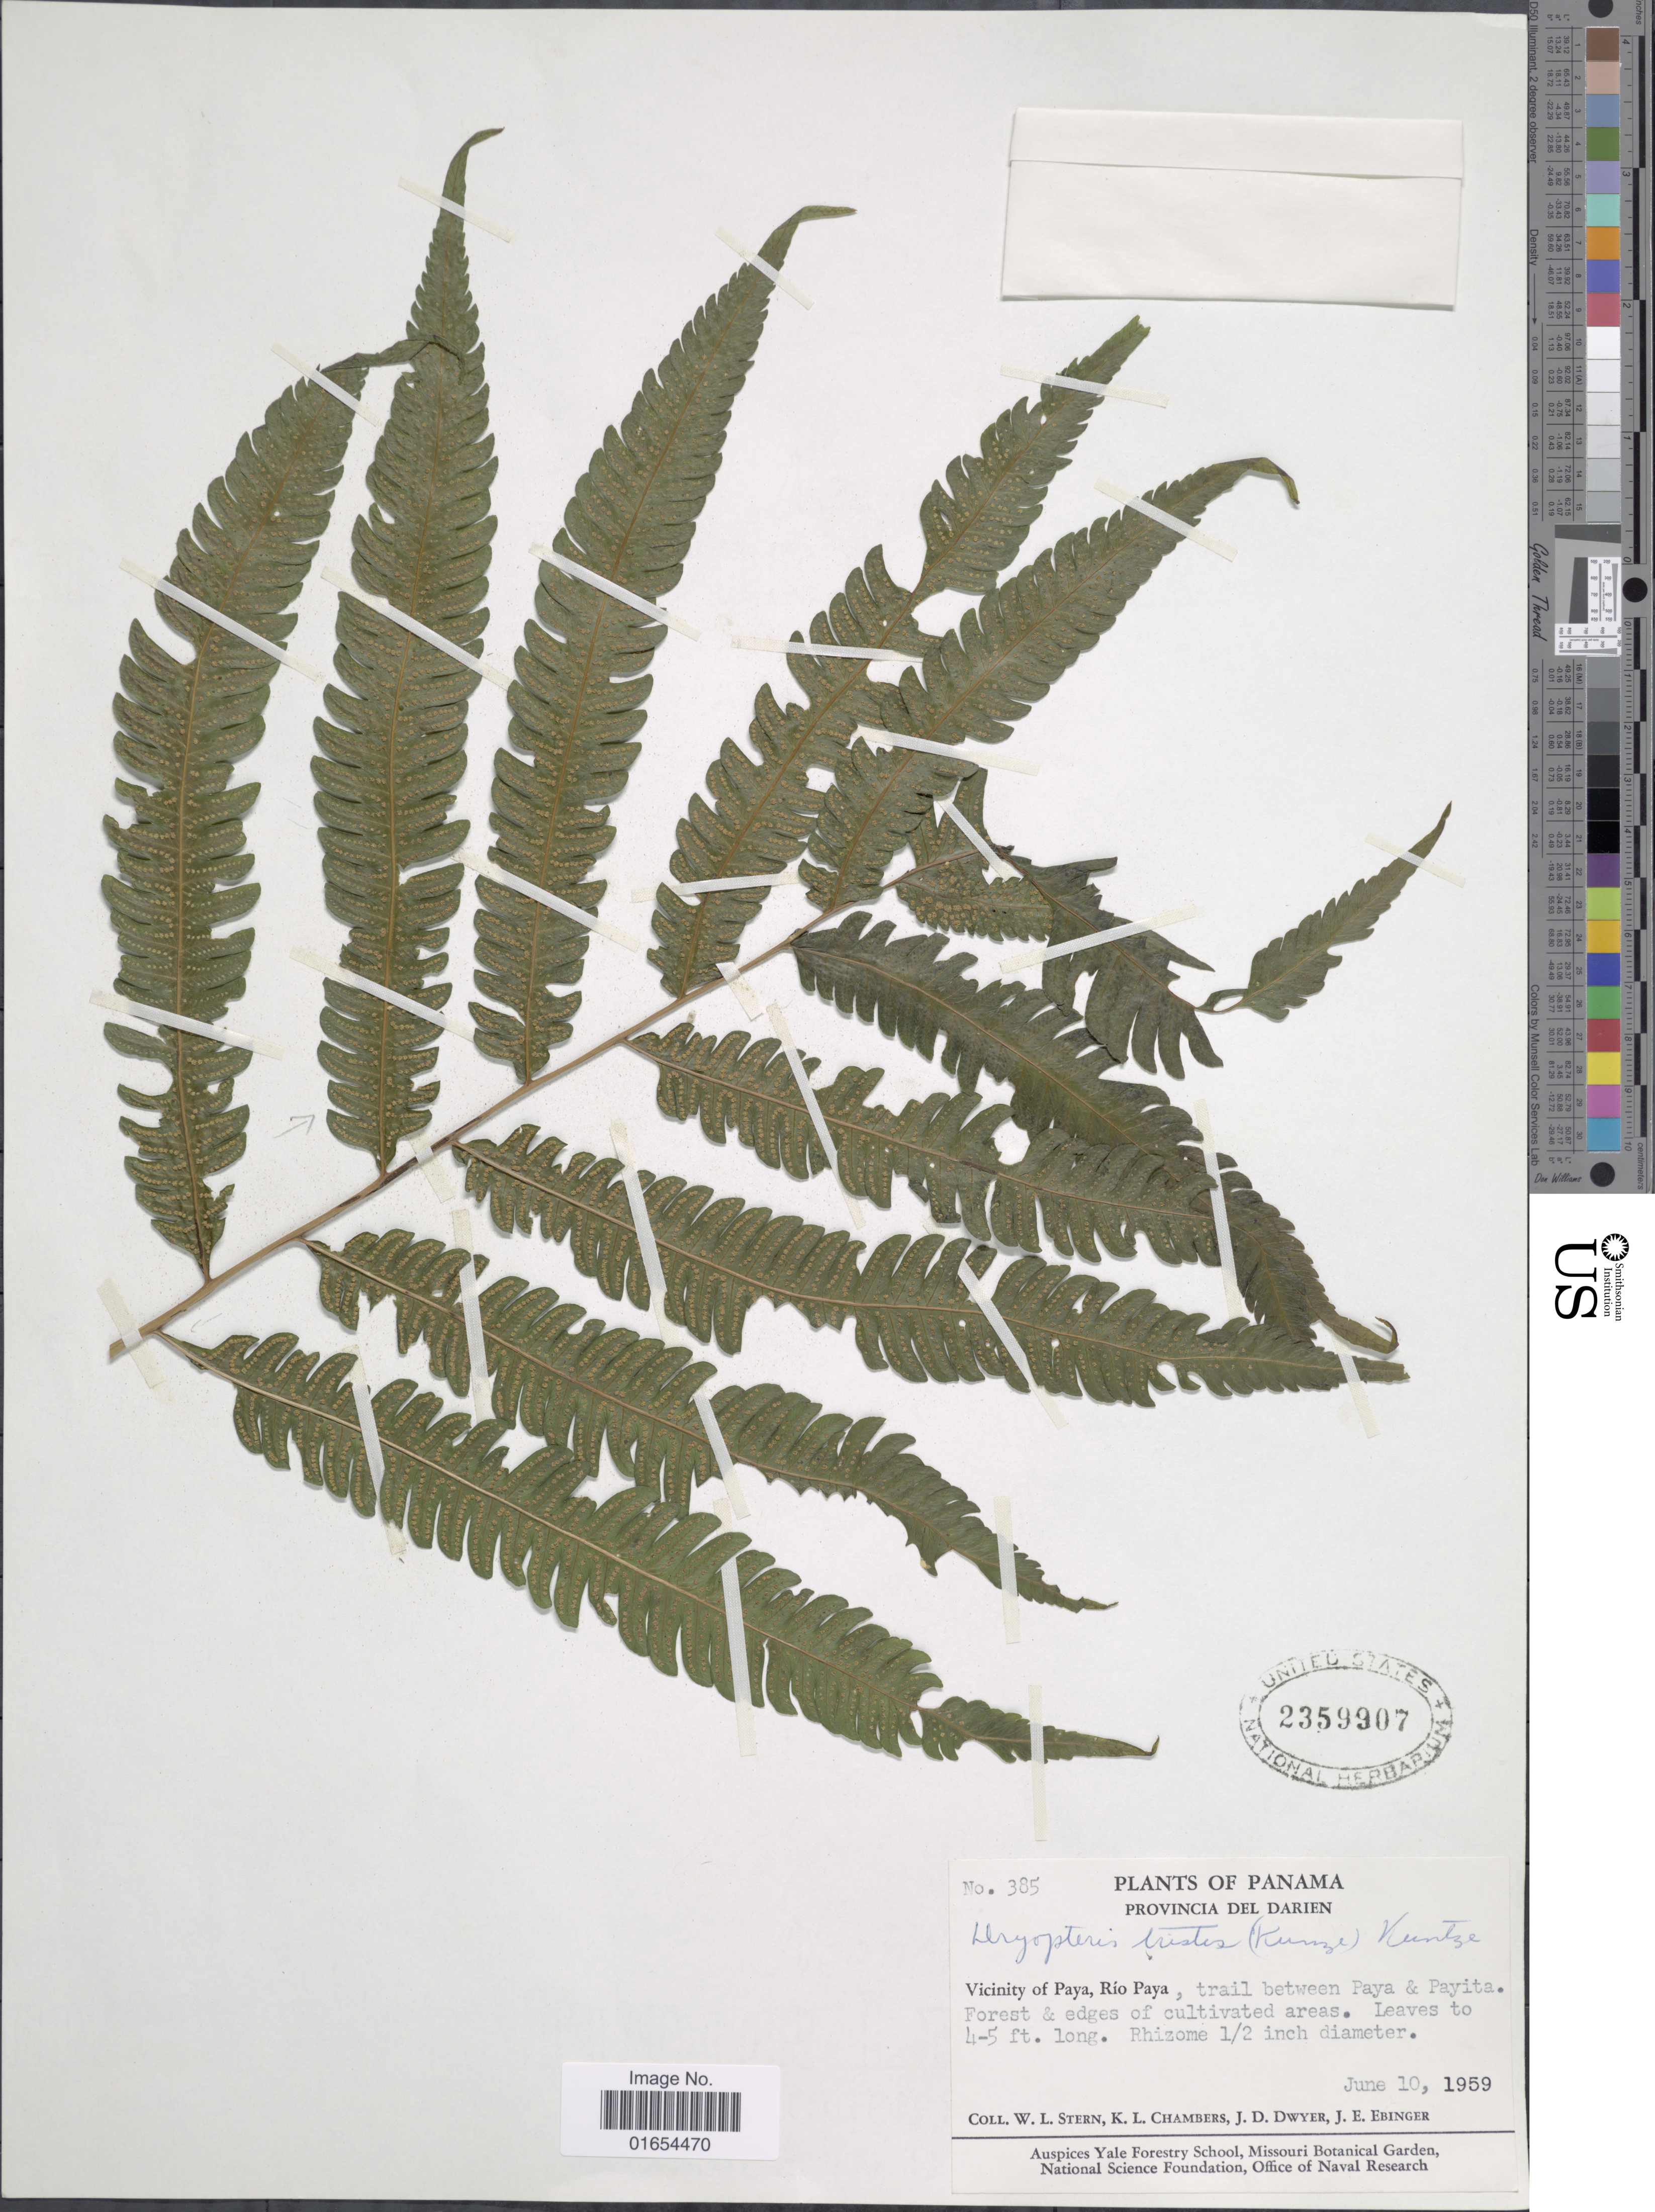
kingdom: Plantae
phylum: Tracheophyta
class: Polypodiopsida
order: Polypodiales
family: Thelypteridaceae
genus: Goniopteris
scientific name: Goniopteris tristis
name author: (Kuntze) Brade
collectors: W. L. Stern, K. Chambers, J. D. Dwyer & J. Ebinger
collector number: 385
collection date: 1959-06-10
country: Panama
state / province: Darién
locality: Vicinity of Paya, Rio Paya, trail between Paya & Payita. Forest & edges of cultivated areas. Leaves to 4-5 ft long. Rhizome 1/2 inch diameter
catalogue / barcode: US 2359907